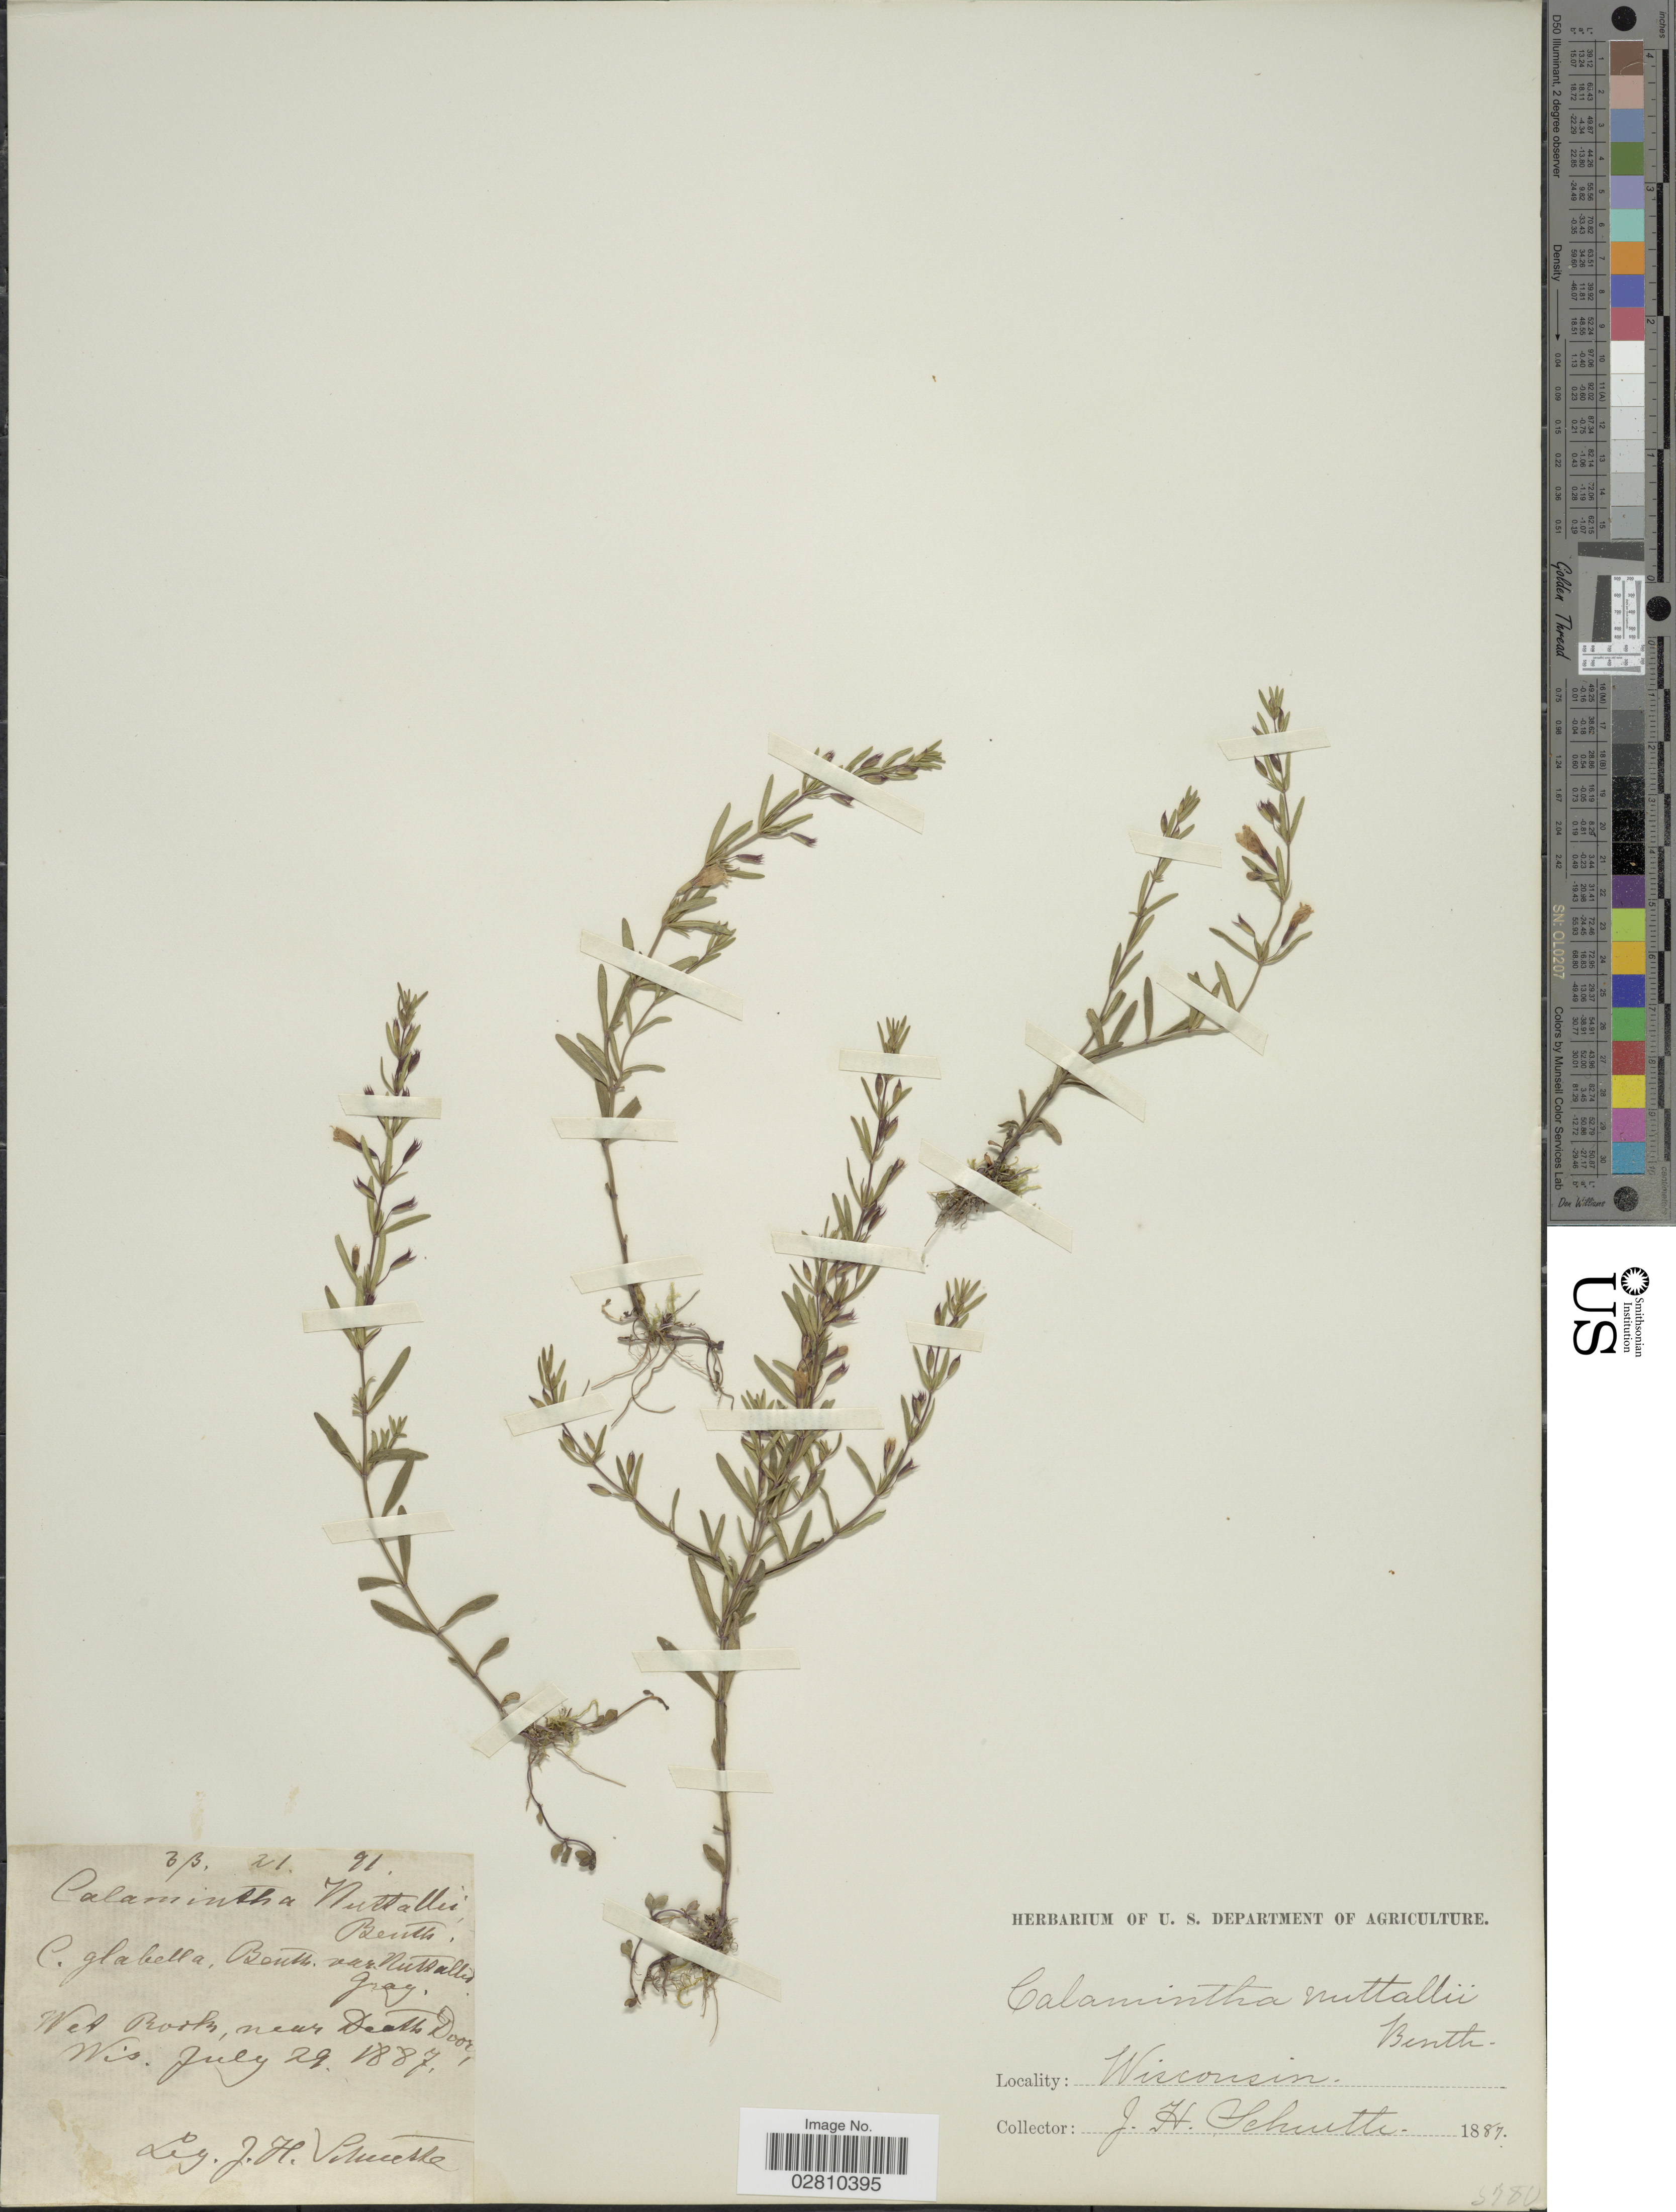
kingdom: Plantae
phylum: Tracheophyta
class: Magnoliopsida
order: Lamiales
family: Lamiaceae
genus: Clinopodium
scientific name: Clinopodium glabrum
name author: (Nutt.) Kuntze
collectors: J. H. Schuette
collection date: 1887-07-29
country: United States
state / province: Wisconsin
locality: Wet Rocks, near Death Door, Wis.